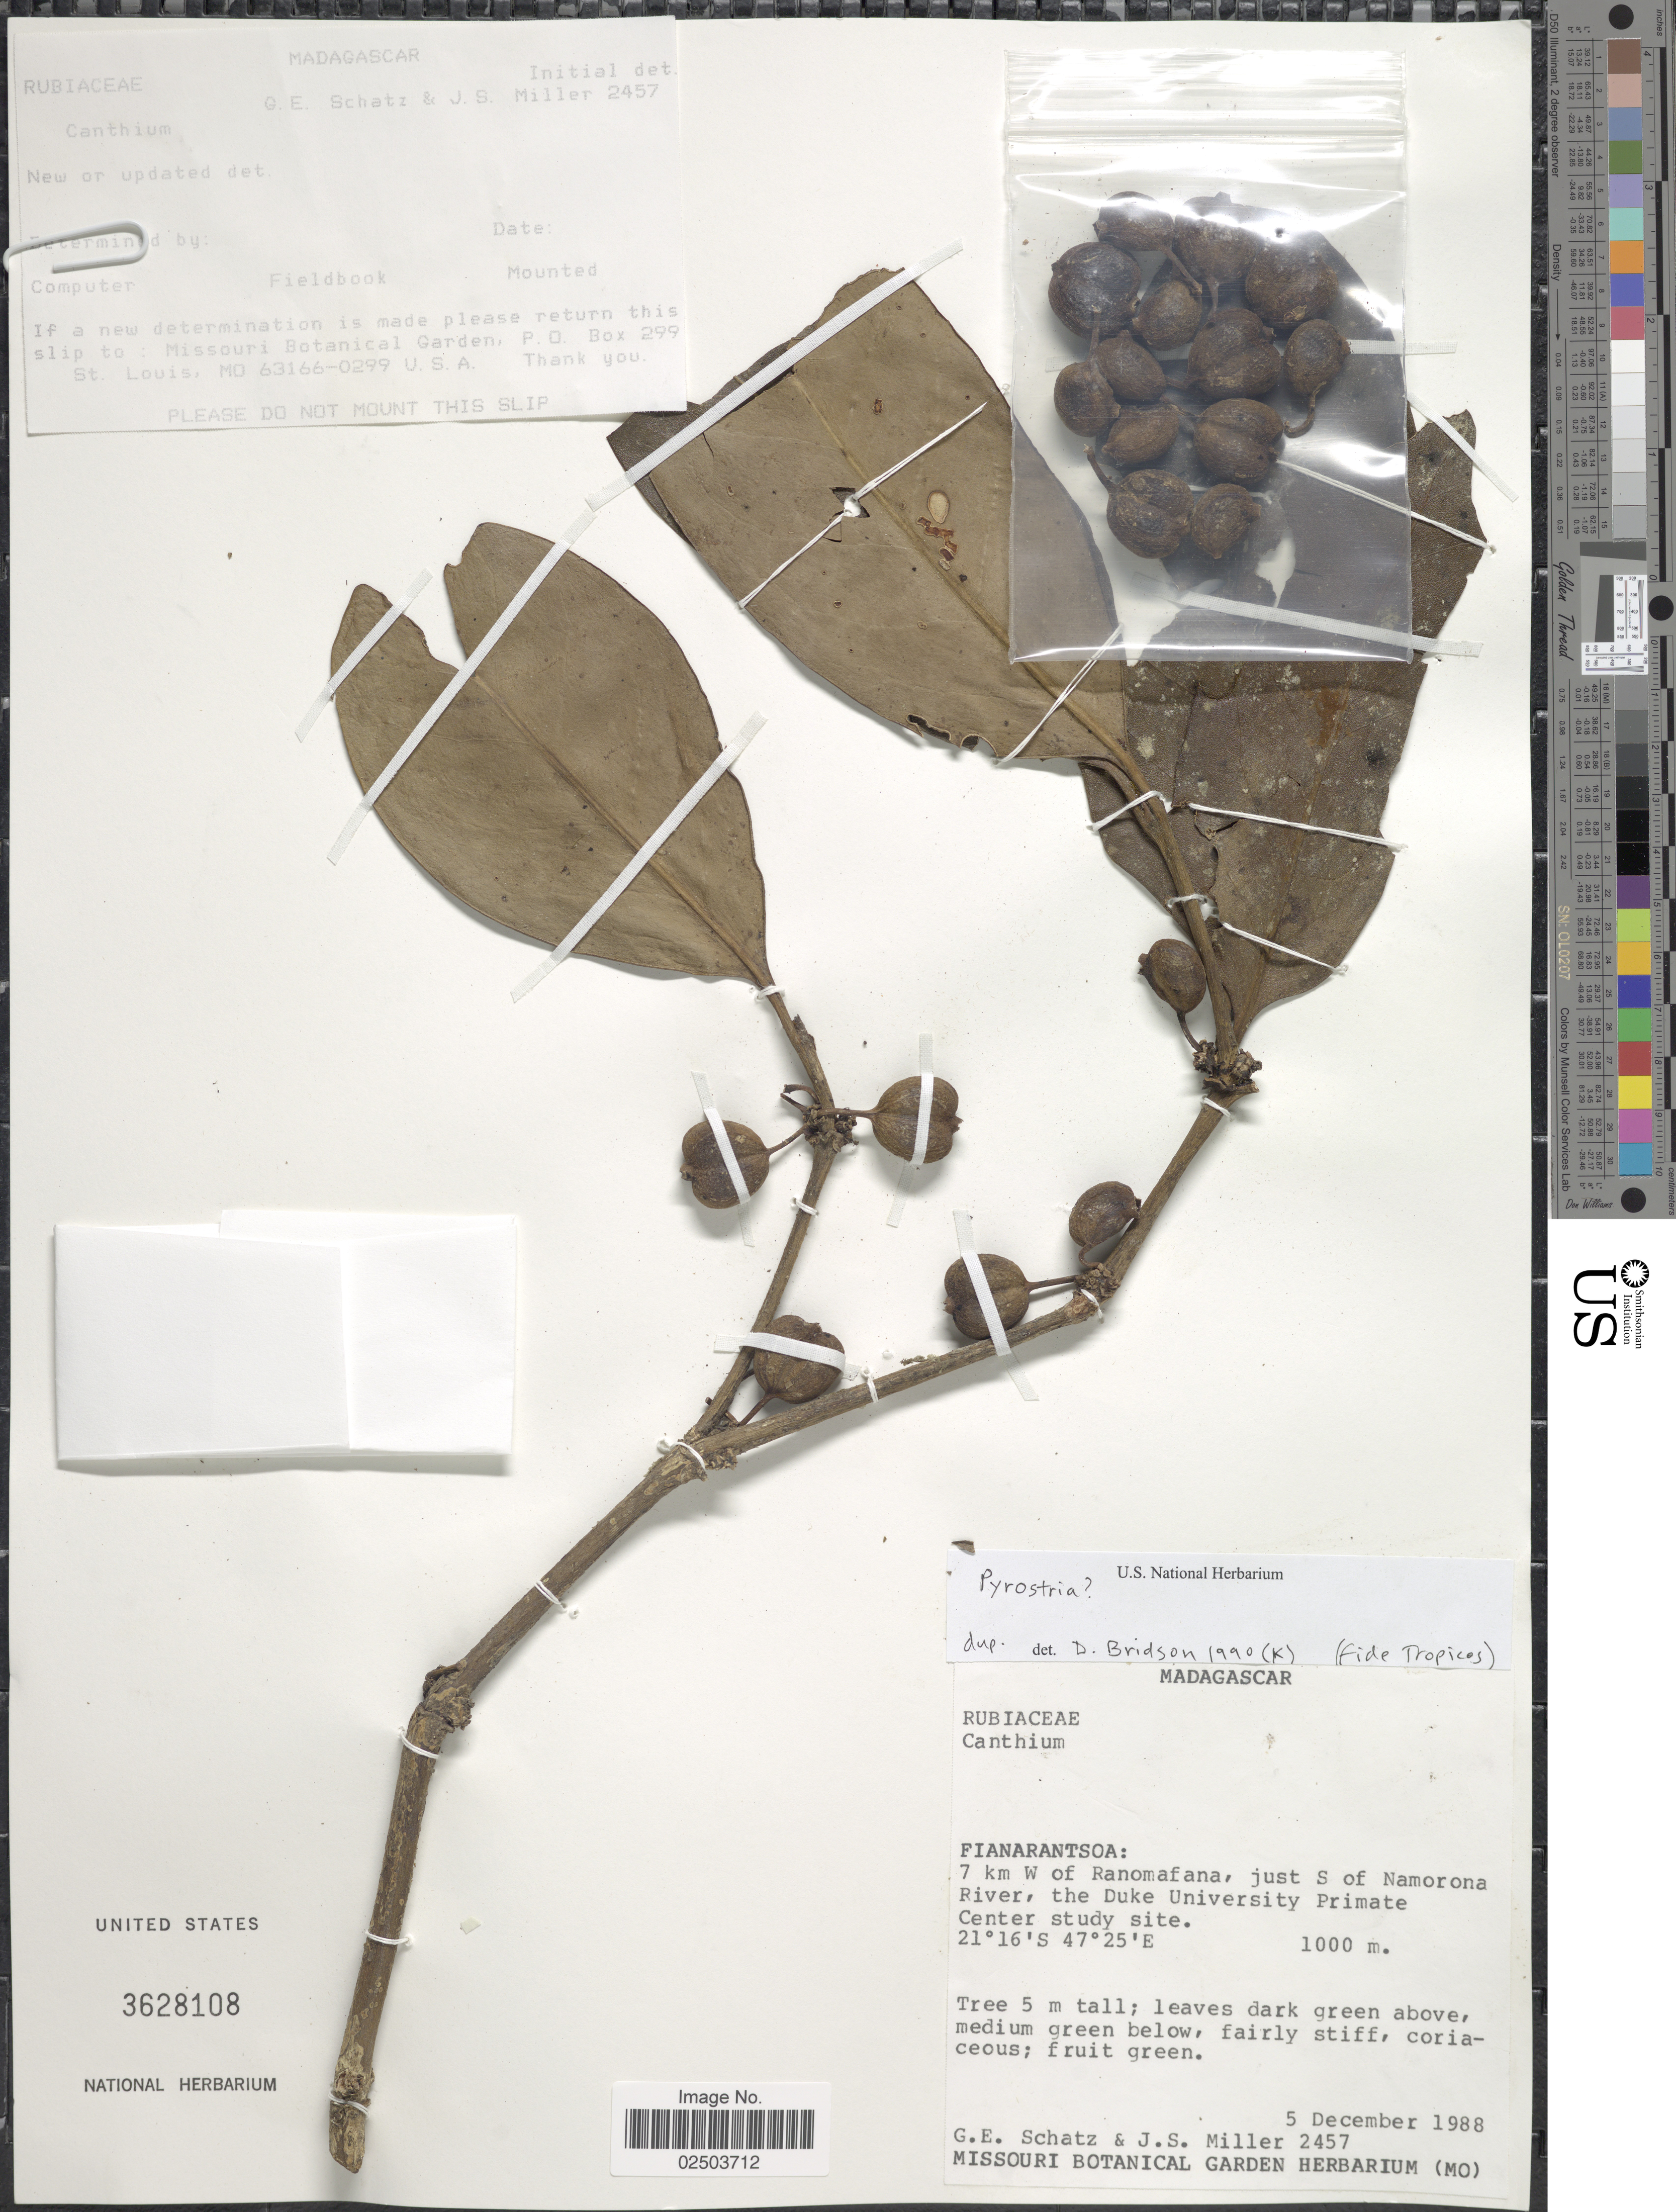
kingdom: Plantae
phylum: Tracheophyta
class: Magnoliopsida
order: Gentianales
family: Rubiaceae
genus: Pyrostria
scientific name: Pyrostria sp.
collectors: G. Schatz & J. S. Miller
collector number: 2457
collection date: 1988-12-05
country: Madagascar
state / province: Vatovavy Fitovinany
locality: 7 km W of Ramonafana, just S of Namorona River, the Duke University Primate Center study site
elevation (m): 1000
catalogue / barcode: US 3628108